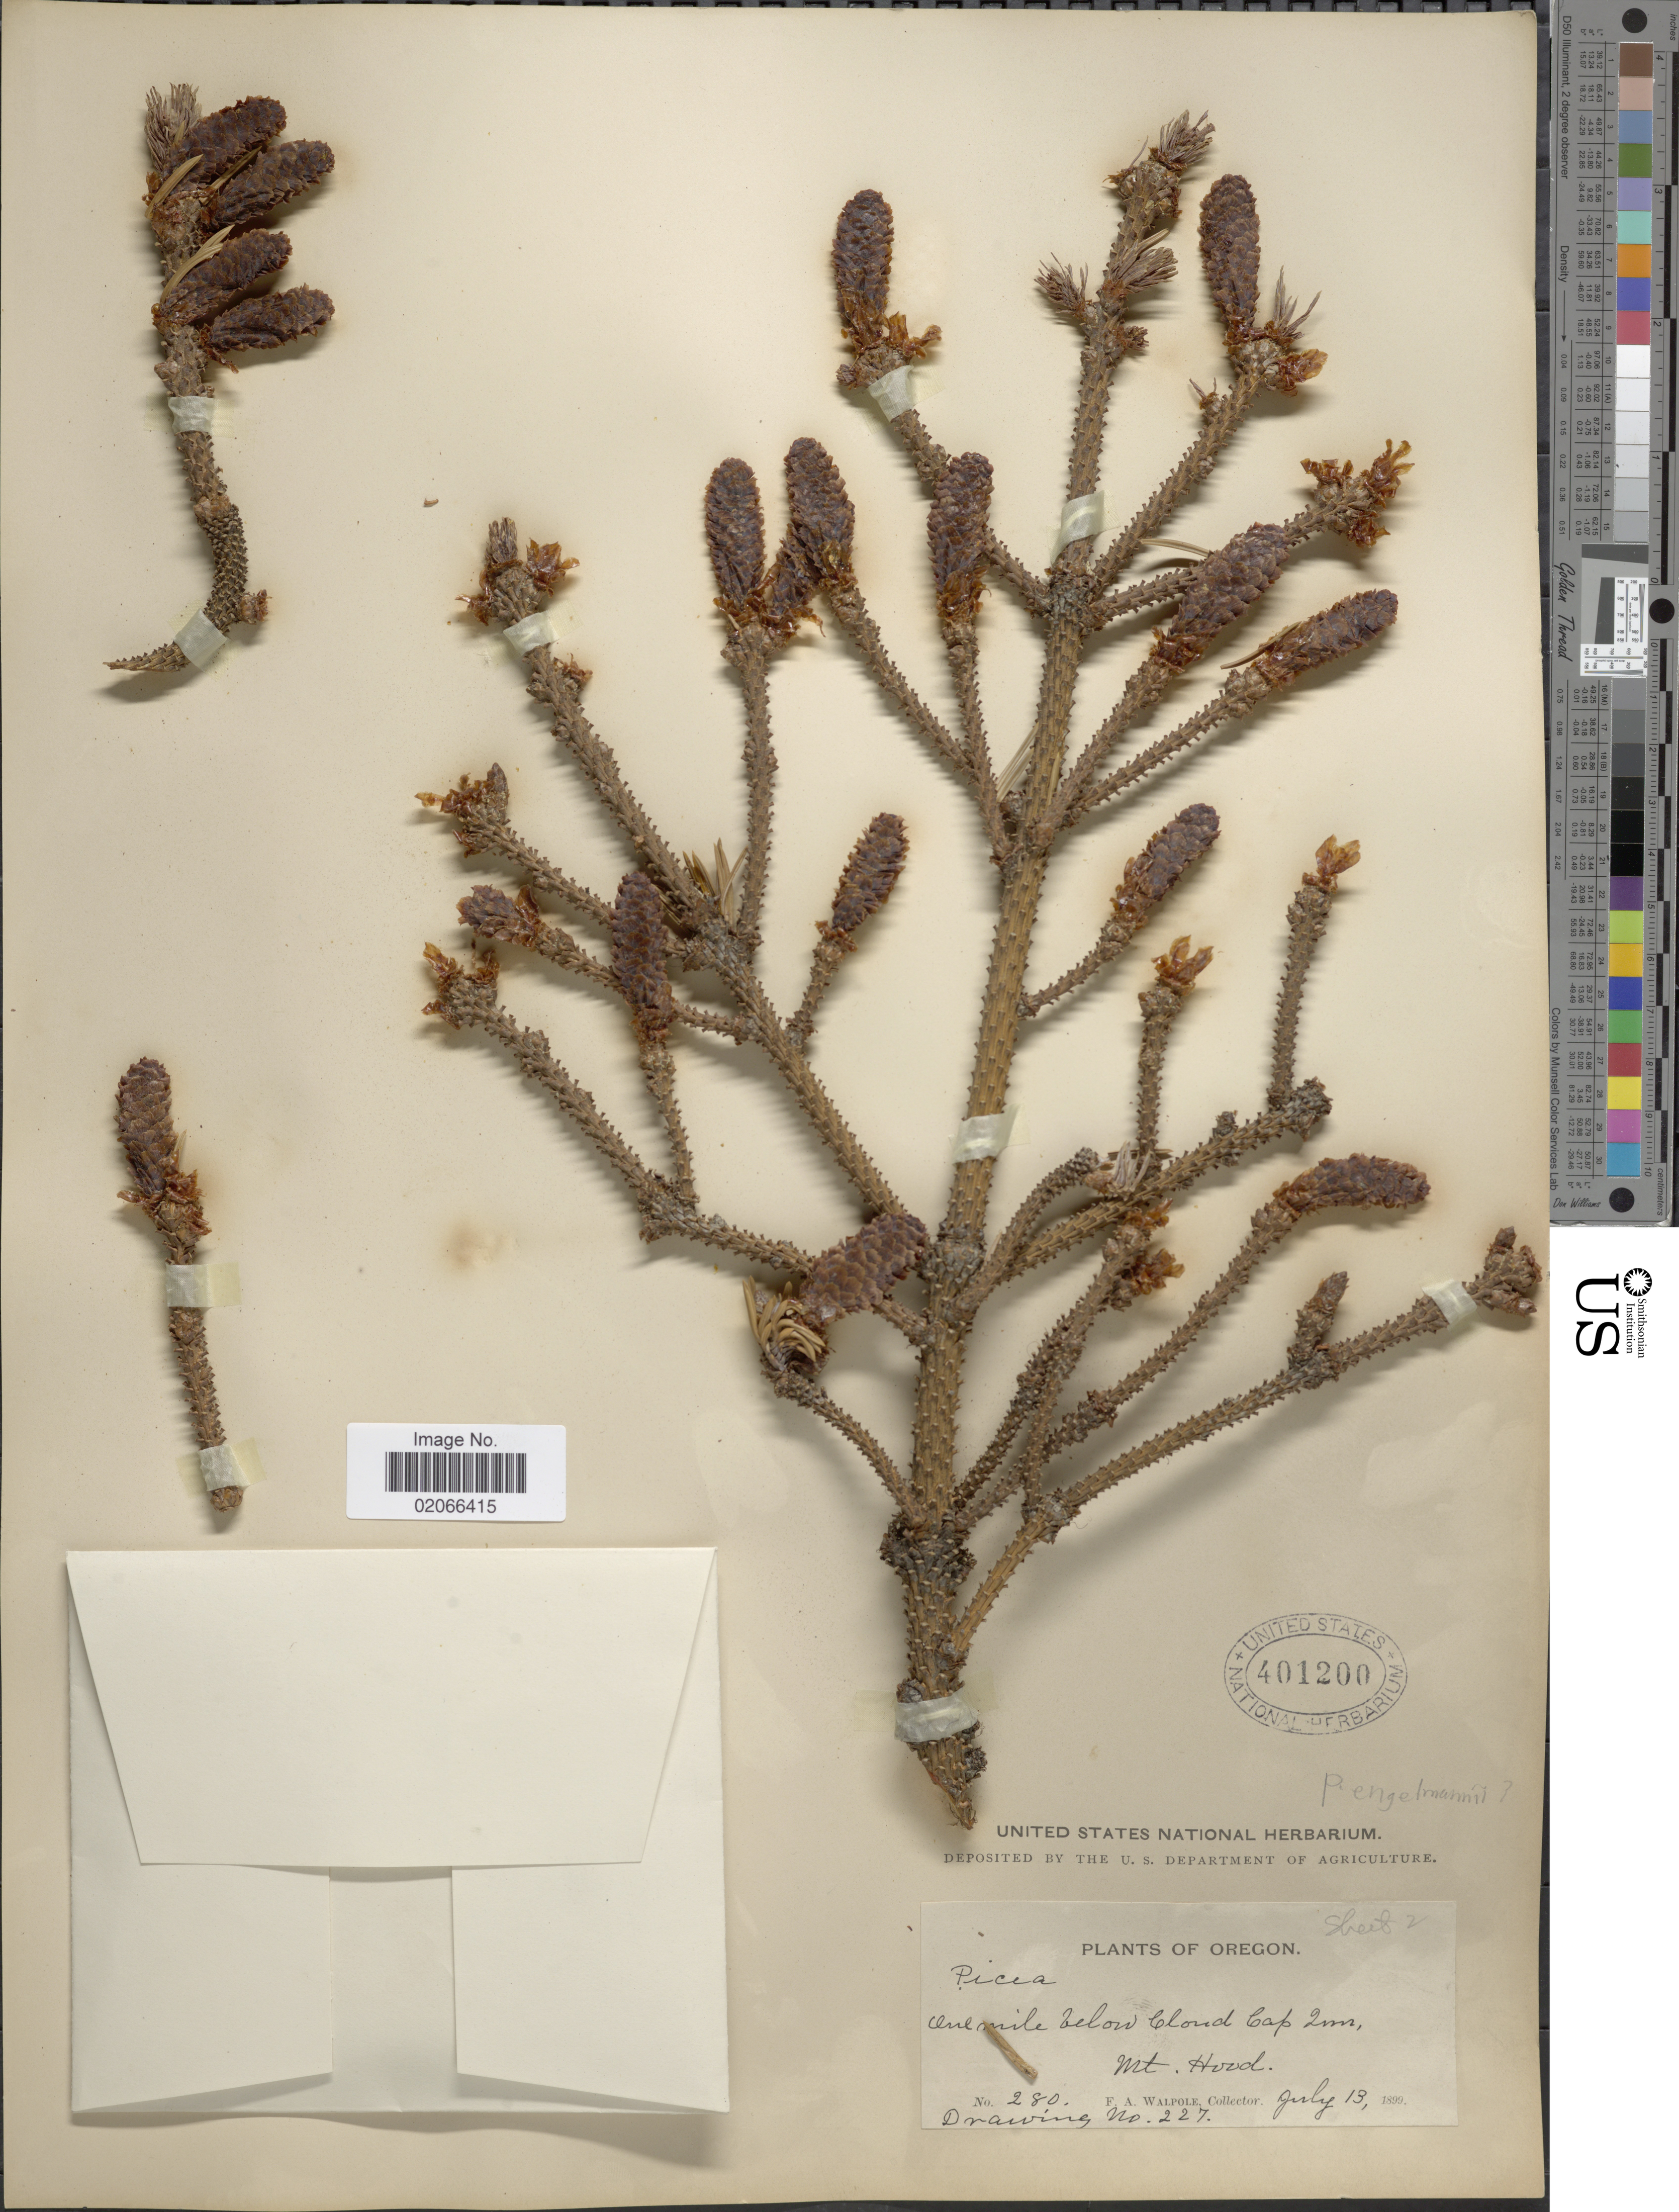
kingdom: Plantae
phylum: Tracheophyta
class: Pinopsida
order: Pinales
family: Pinaceae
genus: Picea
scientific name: Picea engelmannii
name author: Parry ex Engelm.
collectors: F. Walpole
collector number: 280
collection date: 1899-07-13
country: United States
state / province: Oregon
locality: One mile below Cloud Cap Inn, Mt. Hood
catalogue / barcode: US 401200